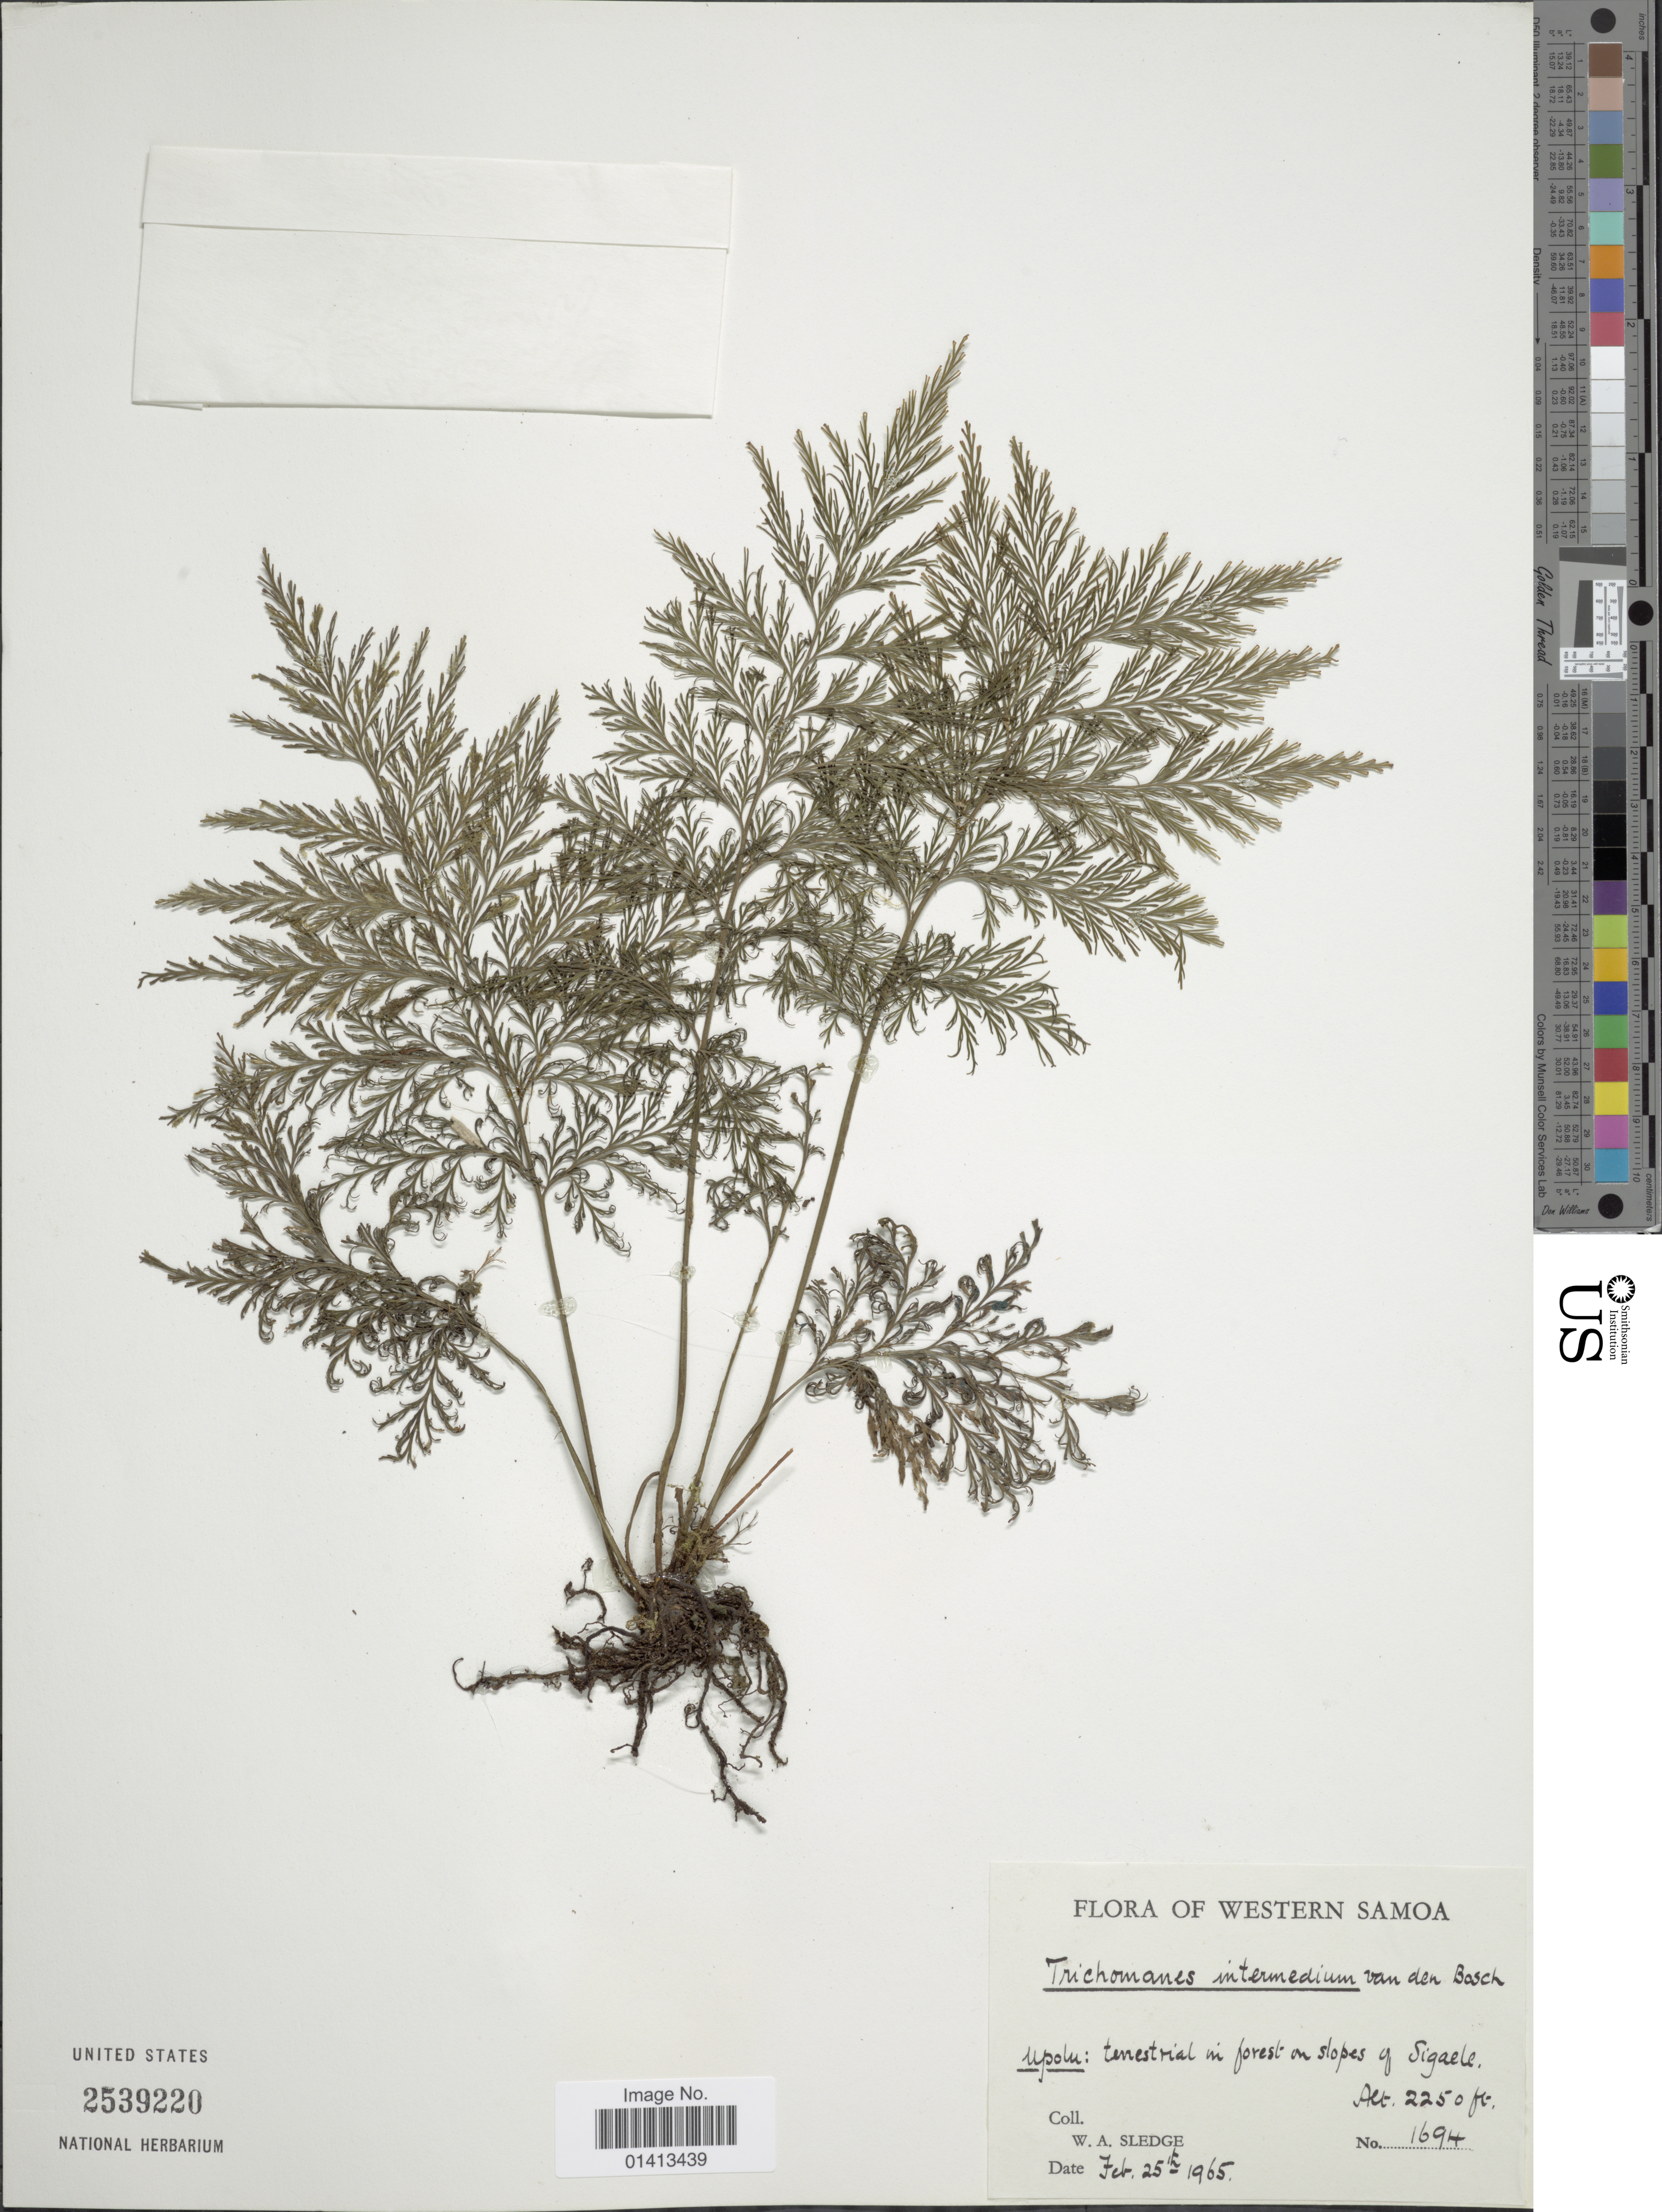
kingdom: Plantae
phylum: Tracheophyta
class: Polypodiopsida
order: Hymenophyllales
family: Hymenophyllaceae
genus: Crepidomanes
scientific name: Crepidomanes intermedium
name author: (Bosch) Ebihara & K. Iwats.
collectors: W. A. Sledge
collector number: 1694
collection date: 1965-02-25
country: Samoa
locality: Upolu: terrestial in forest on slopes of Sigaele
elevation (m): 686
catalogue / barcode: US 2539220